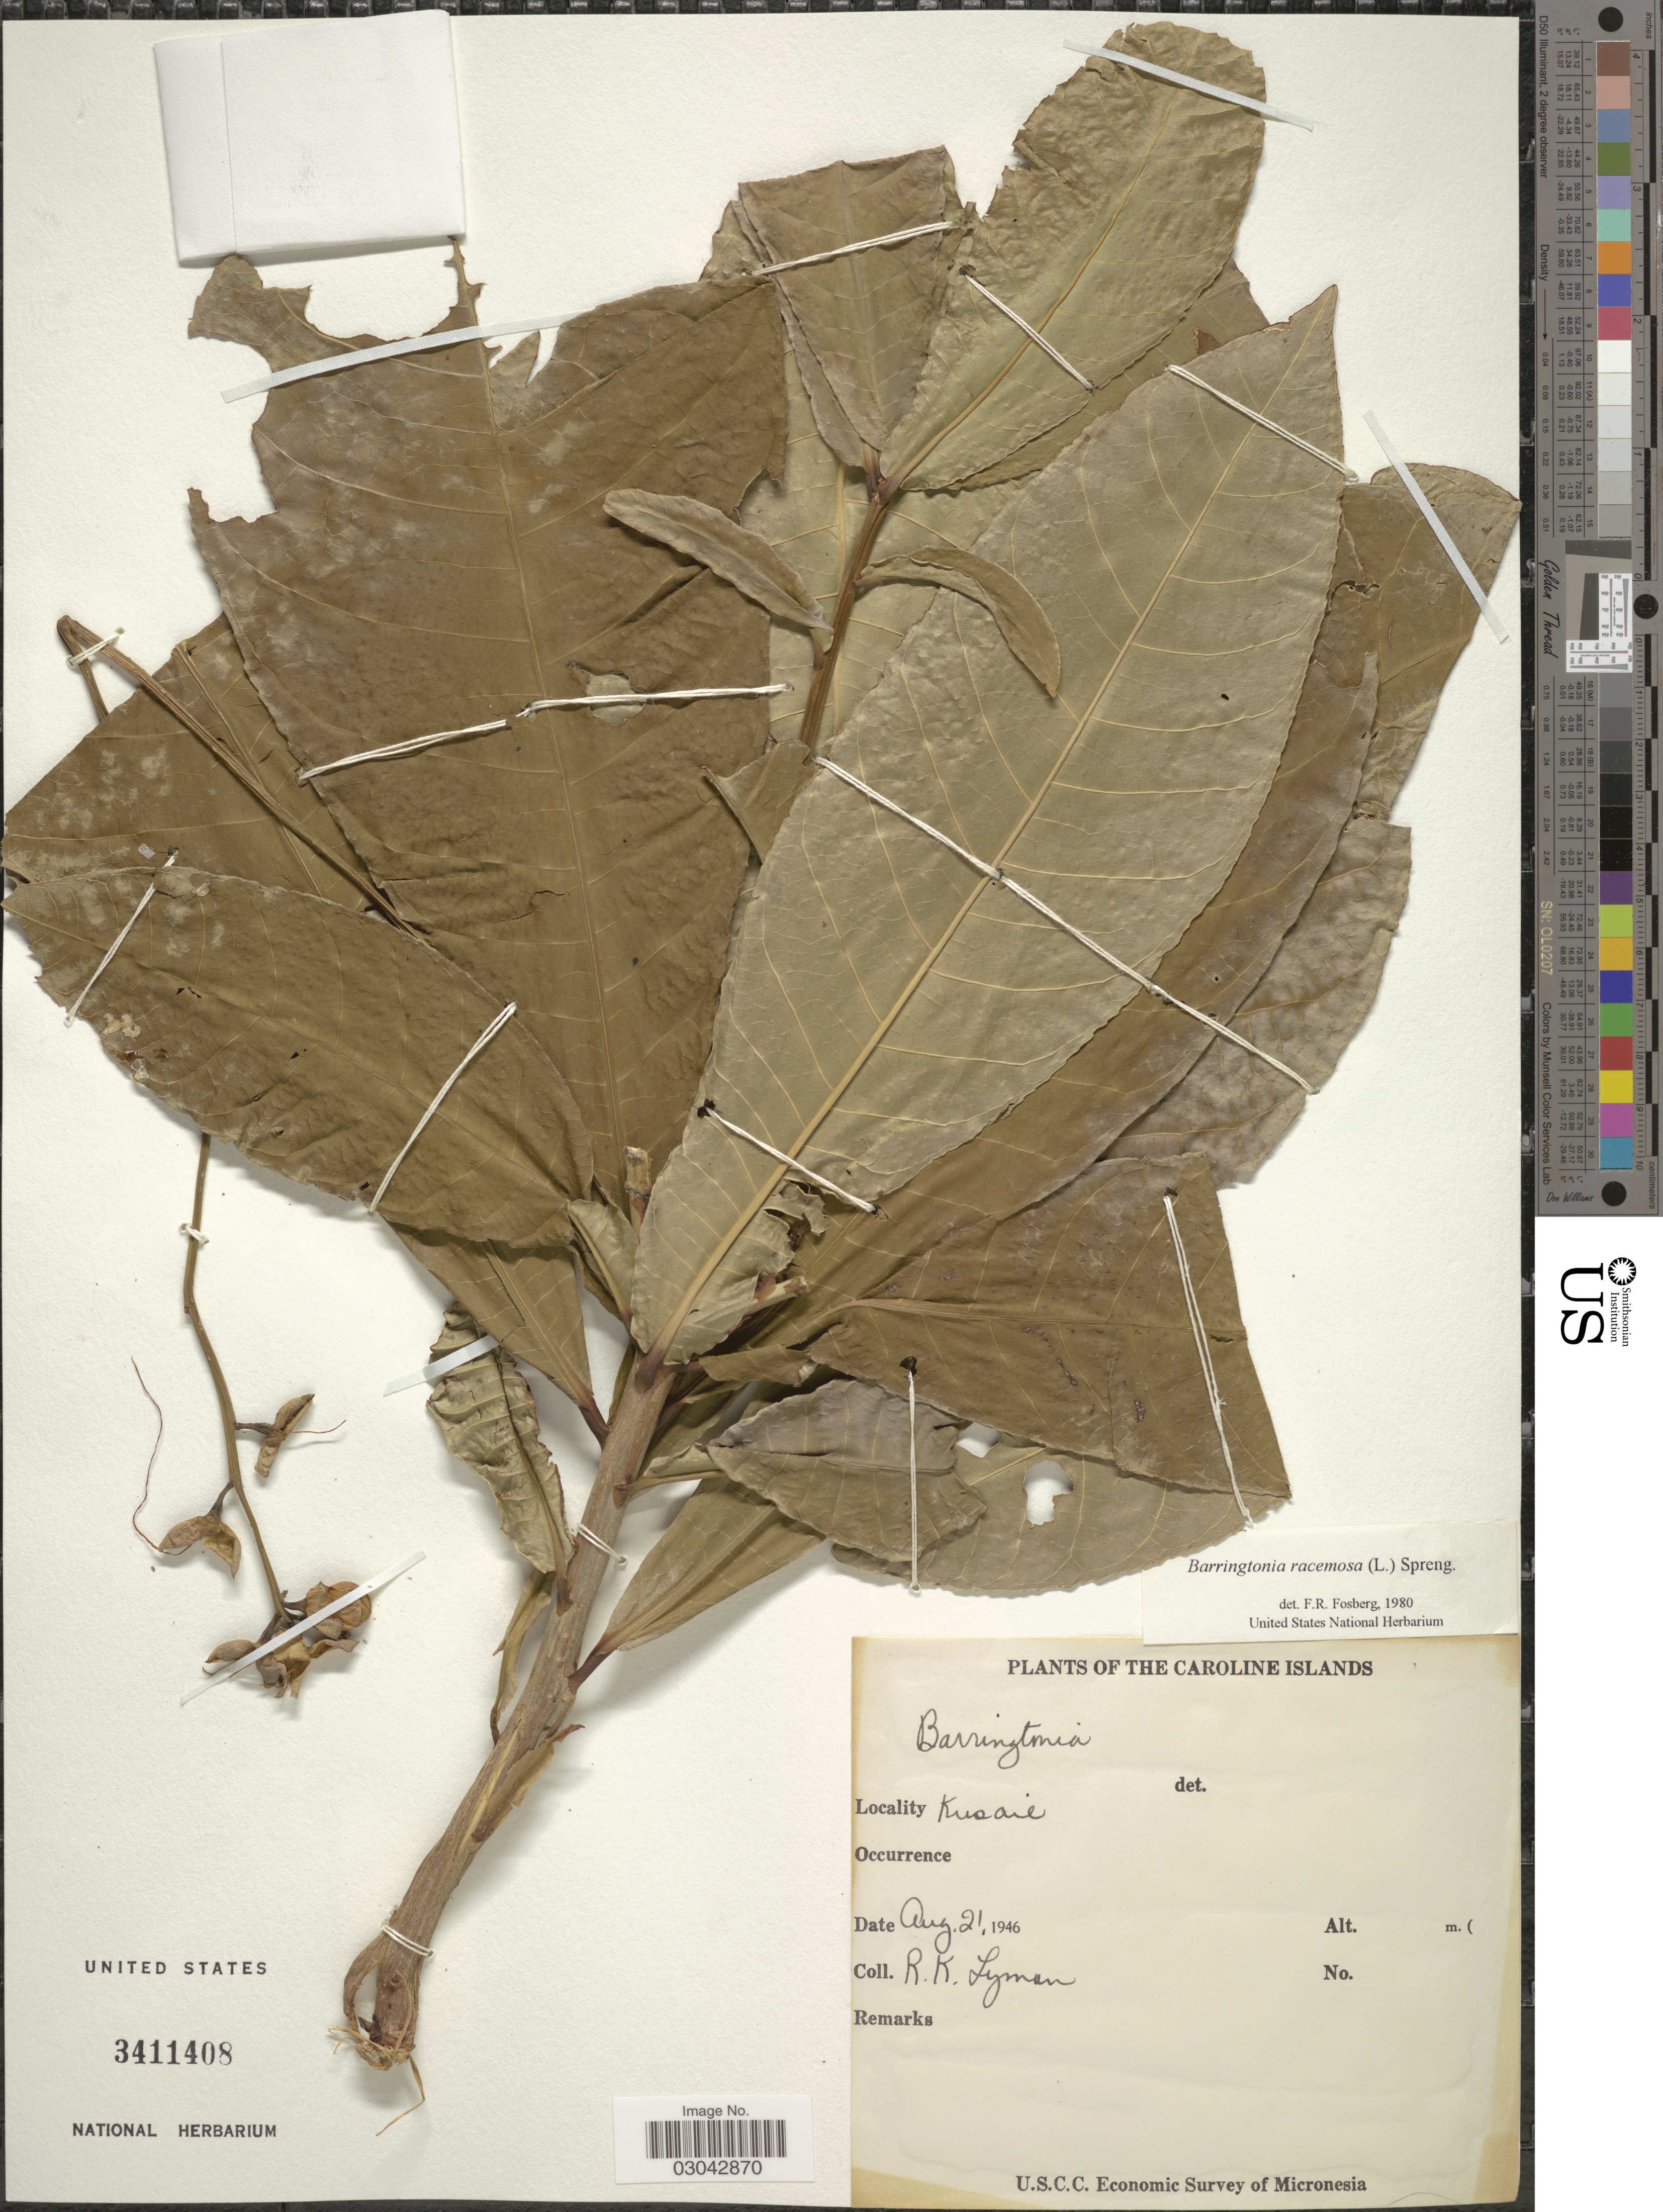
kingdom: Plantae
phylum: Tracheophyta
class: Magnoliopsida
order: Ericales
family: Lecythidaceae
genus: Barringtonia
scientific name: Barringtonia racemosa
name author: (L.) Spreng.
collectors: R. Lyman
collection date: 1946-08-21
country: Micronesia, Federated States of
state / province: Kosrae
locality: The Caroline Islands, Kusaie.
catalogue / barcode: US 3411408